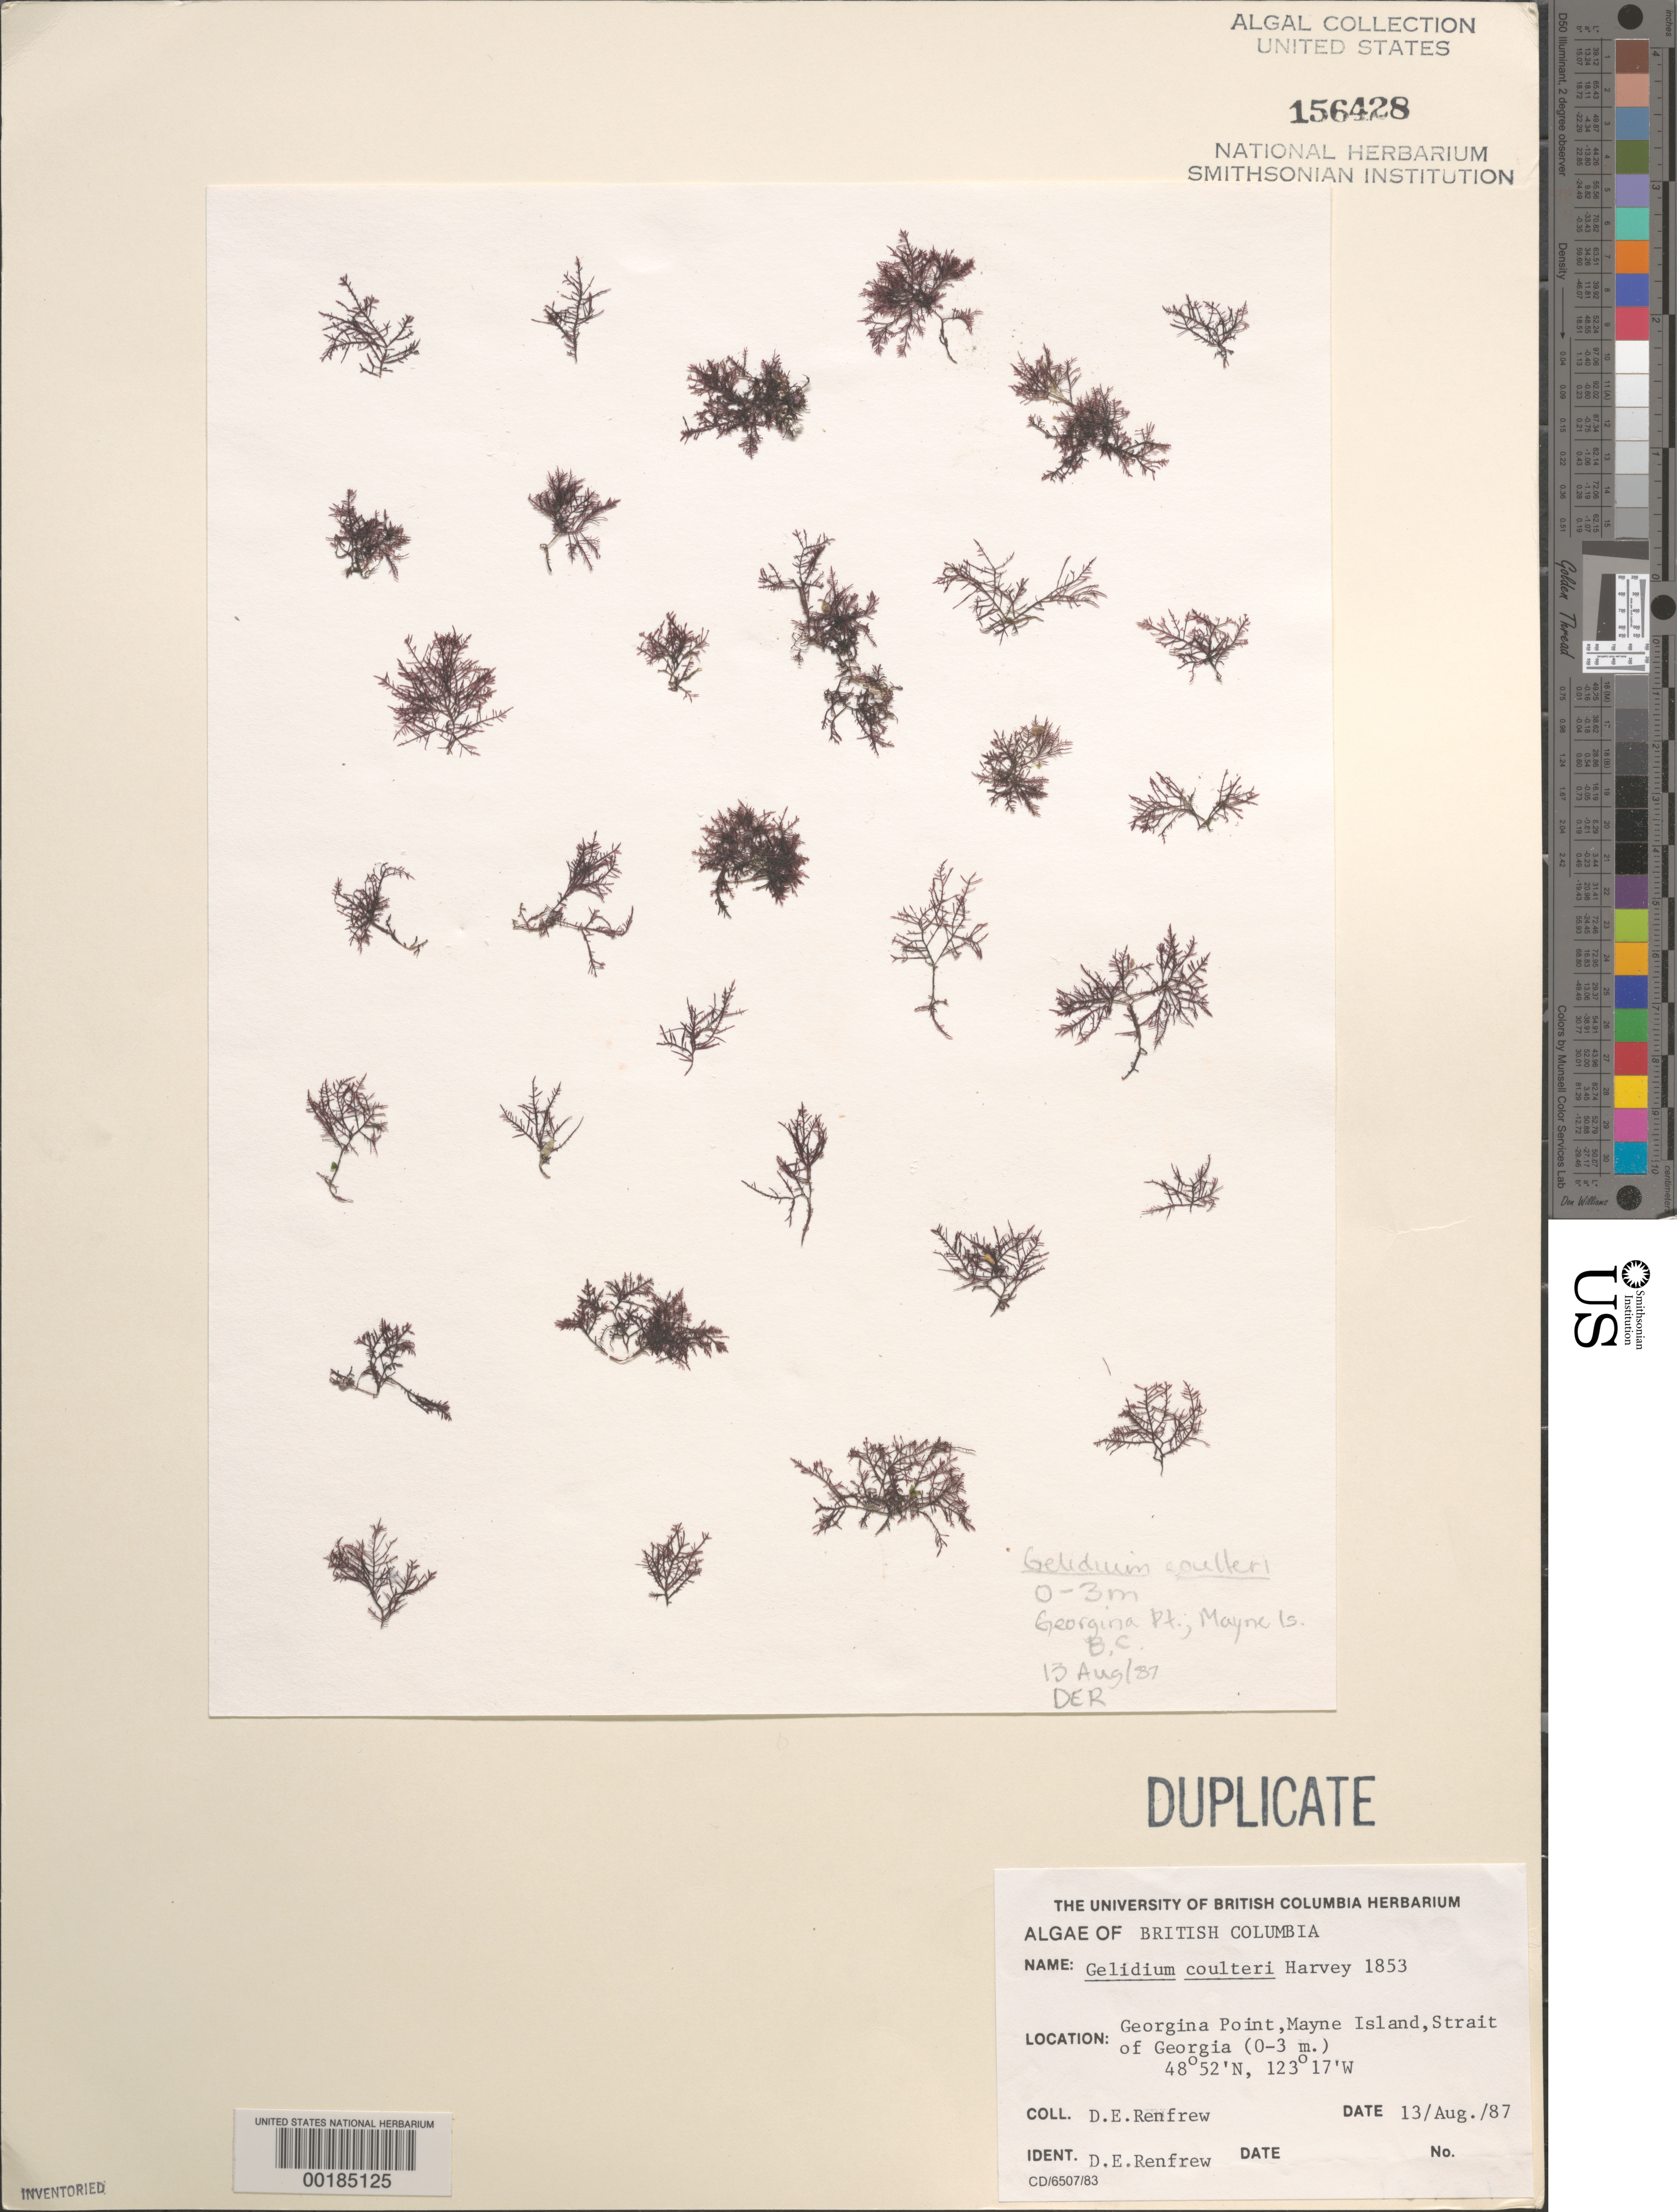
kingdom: Plantae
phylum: Rhodophyta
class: Florideophyceae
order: Gelidiales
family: Gelidiaceae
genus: Gelidium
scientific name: Gelidium coulteri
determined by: Renfrew, D. E.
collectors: D. Renfrew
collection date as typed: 13 Aug 1987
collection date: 1987-08-13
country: Canada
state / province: British Columbia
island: Mayne Island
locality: Georgina Point, Strait of Georgia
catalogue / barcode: US 156428